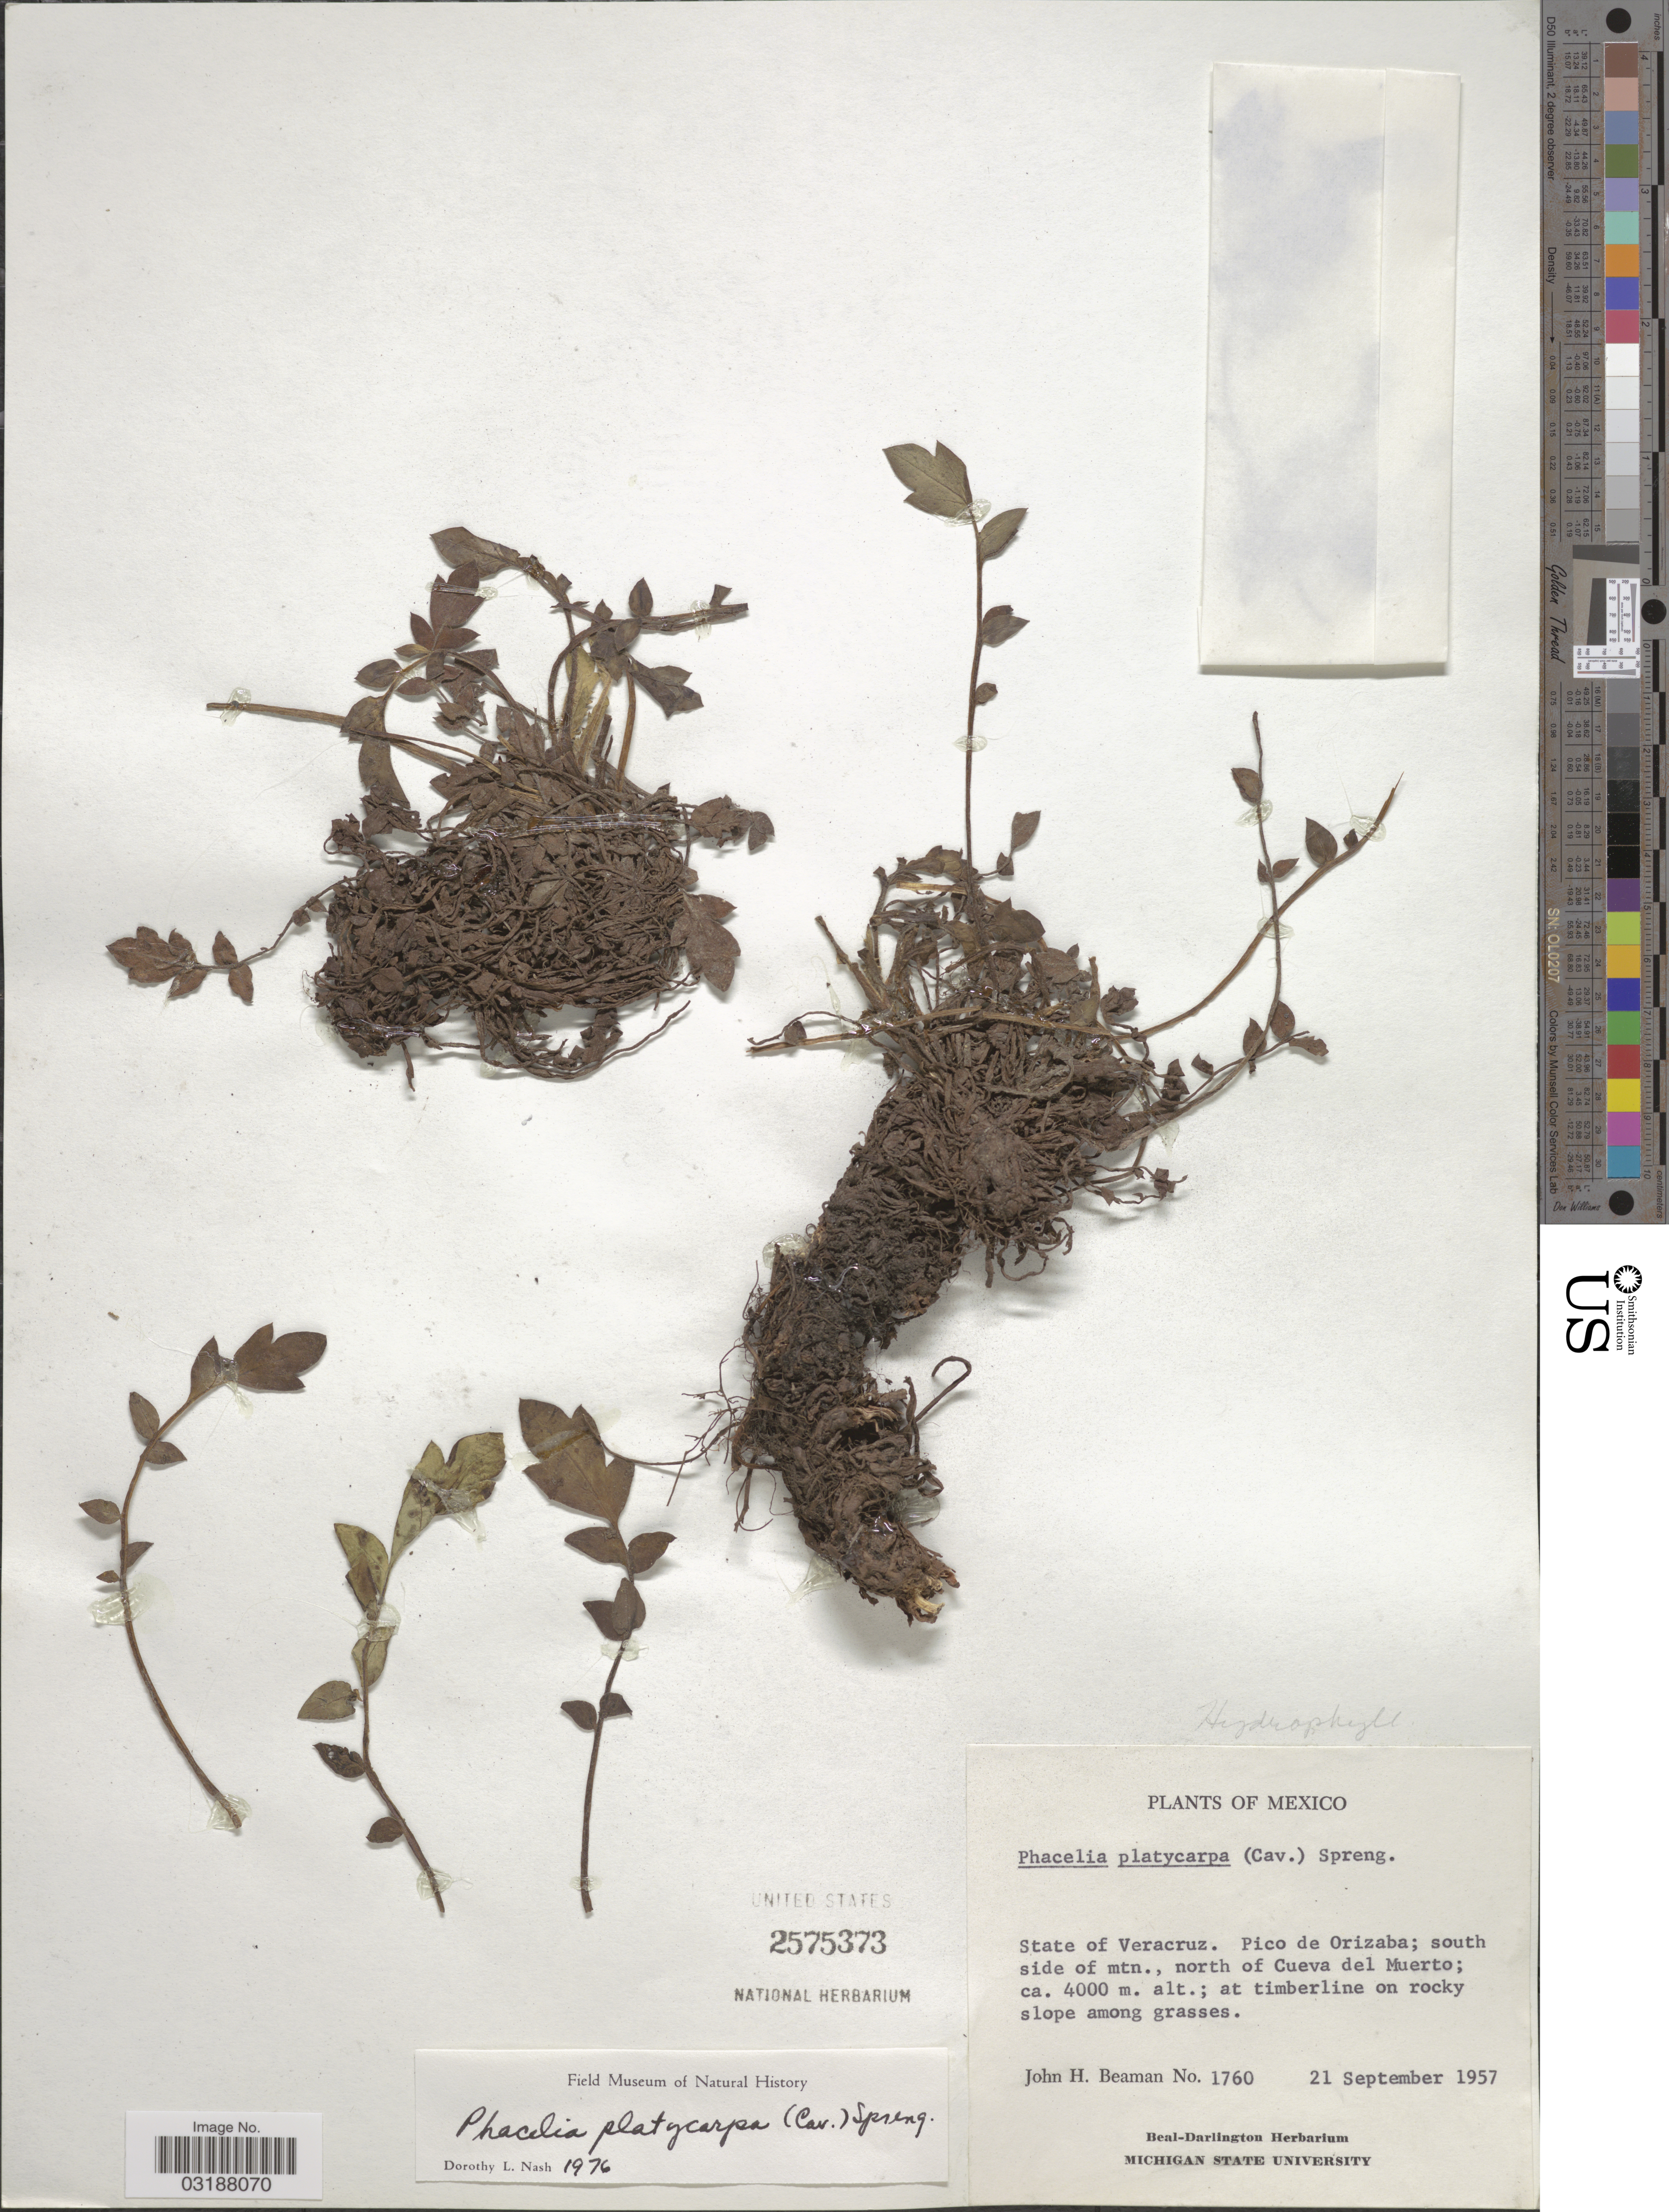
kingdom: Plantae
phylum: Tracheophyta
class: Magnoliopsida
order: Boraginales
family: Hydrophyllaceae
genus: Phacelia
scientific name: Phacelia platycarpa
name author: (Cav.) Spreng.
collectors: J. H. Beaman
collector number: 1760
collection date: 1957-09-21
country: Mexico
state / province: Veracruz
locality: State of Veracruz. Pico de Orizaba; south side of mtn., north of Cueva del Muerto.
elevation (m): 4000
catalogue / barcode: US 2575373